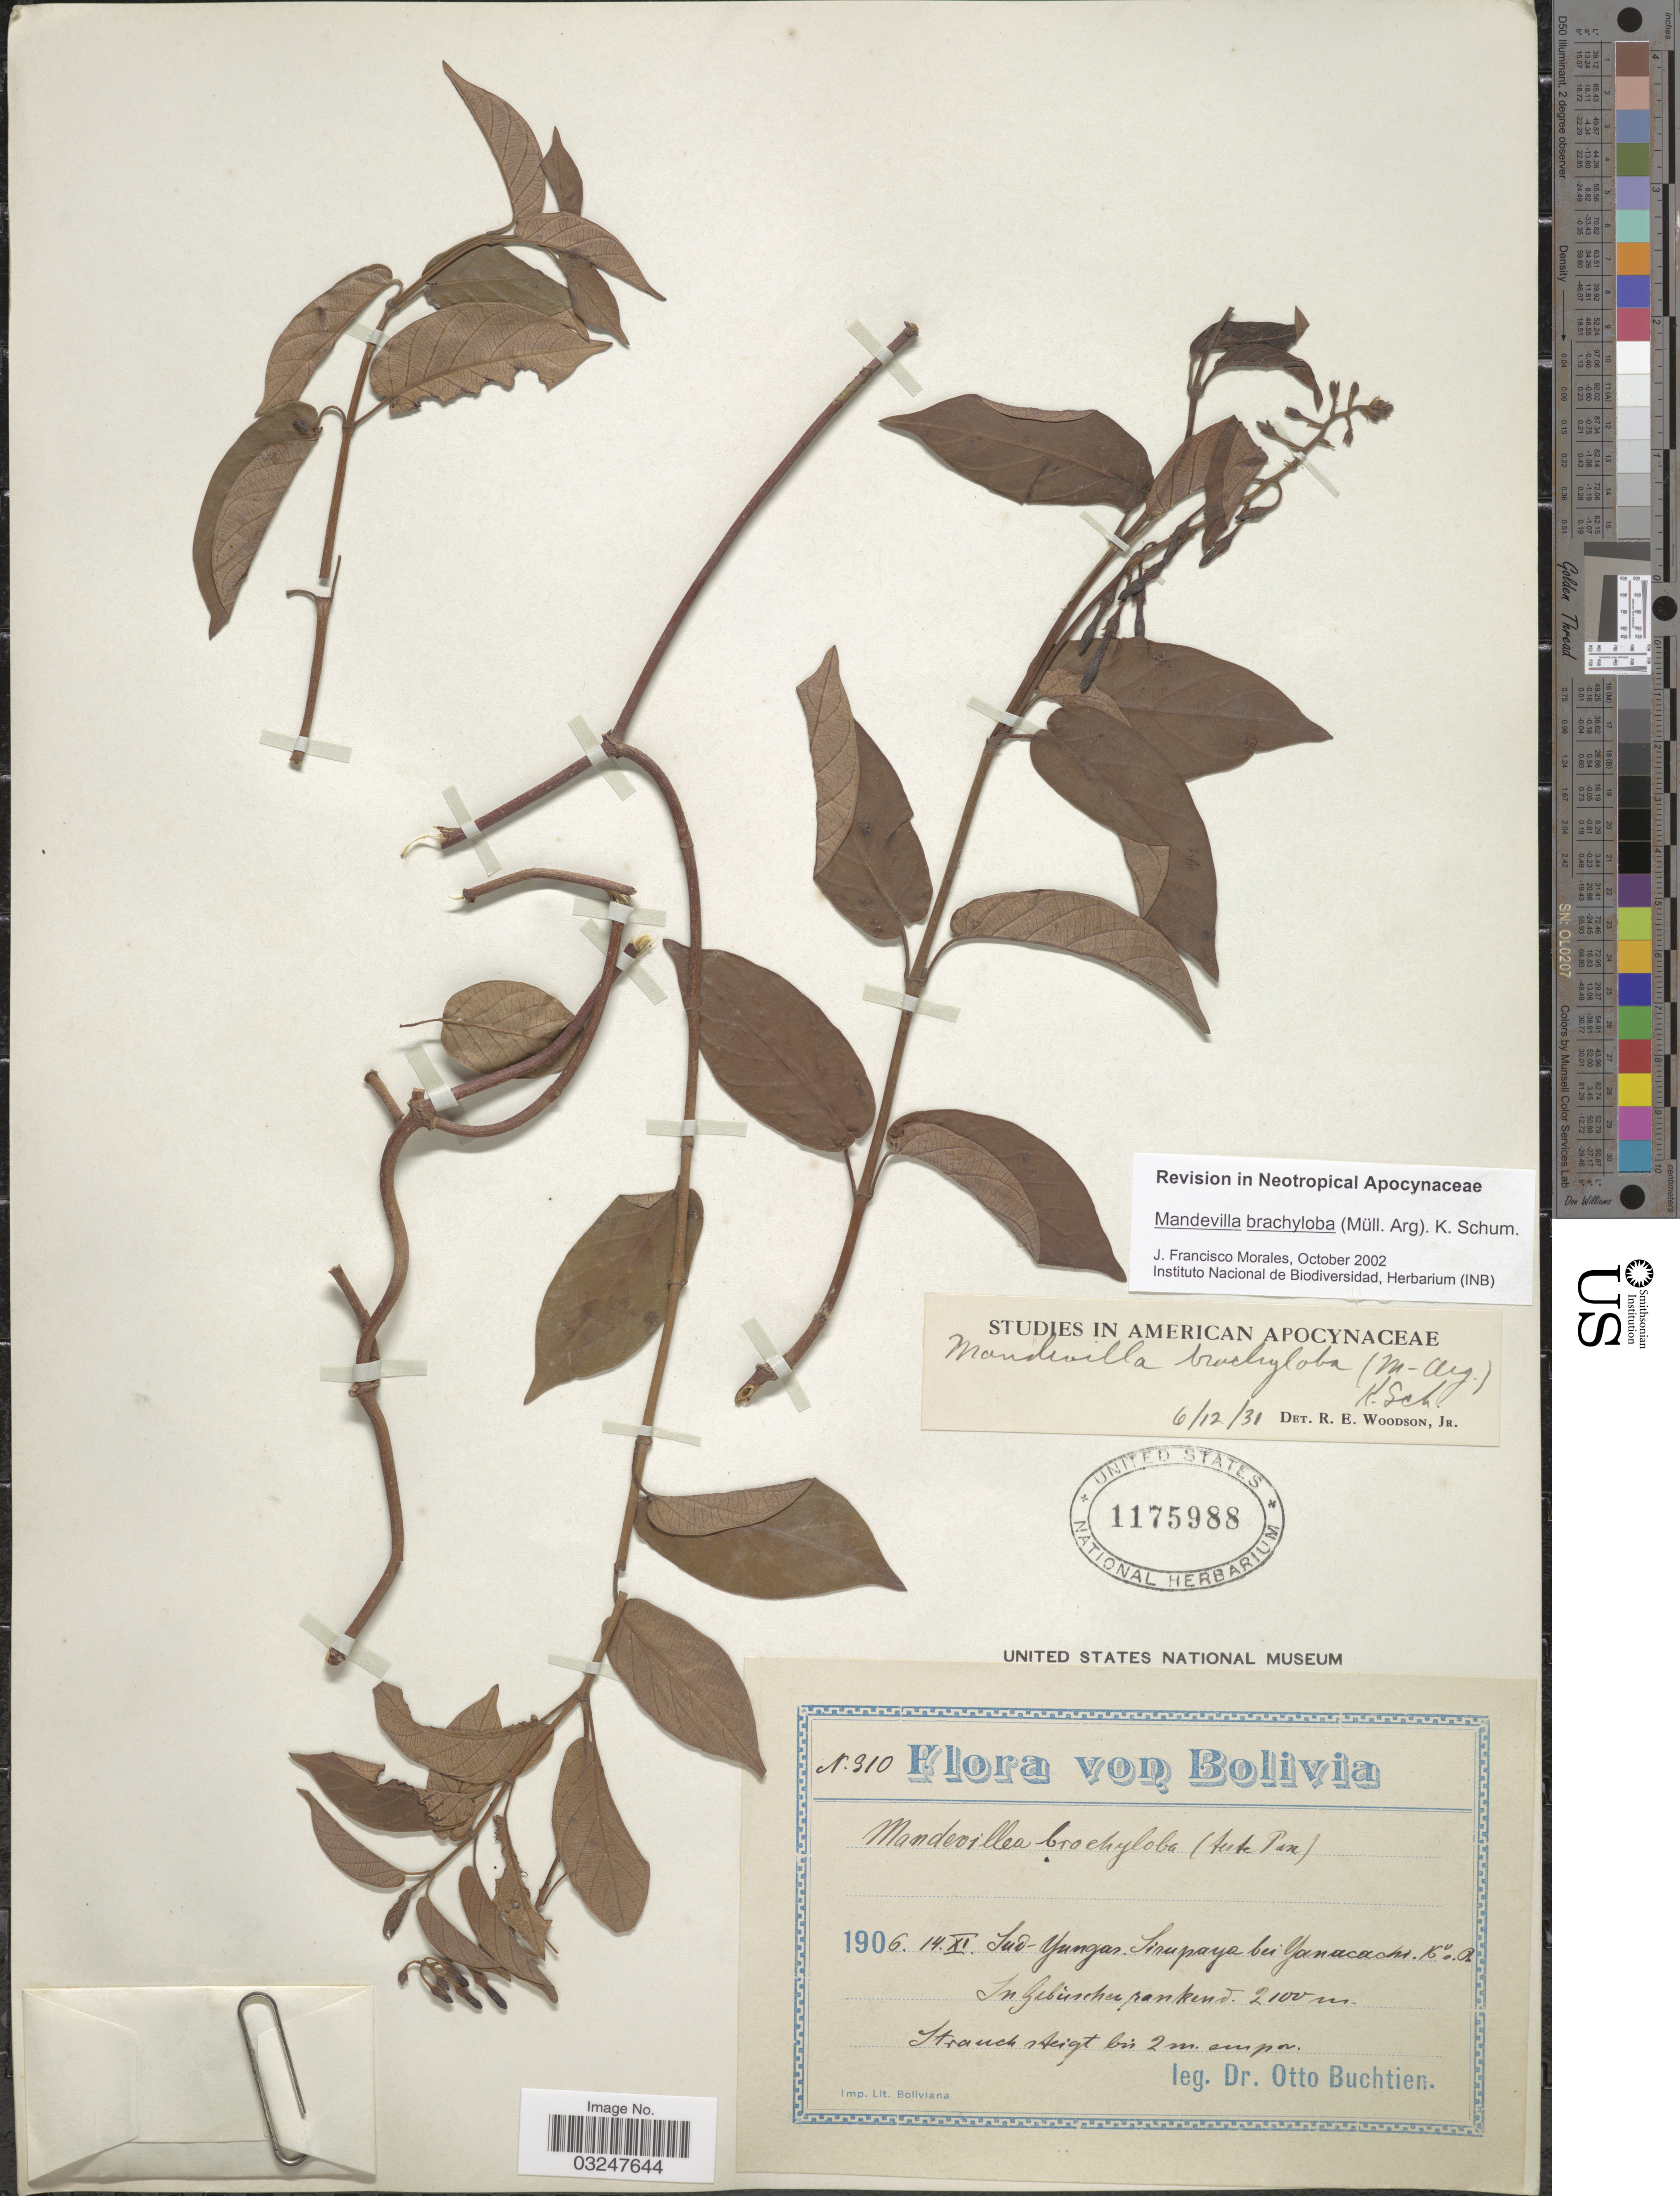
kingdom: Plantae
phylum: Tracheophyta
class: Magnoliopsida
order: Gentianales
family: Apocynaceae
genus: Mandevilla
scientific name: Mandevilla brachyloba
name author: K. Schum.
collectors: O. Buchtien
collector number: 310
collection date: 1906-11-14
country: Bolivia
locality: Sud-Yungas, Sirupaya bei Yanacachi.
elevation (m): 2100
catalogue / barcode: US 1175988